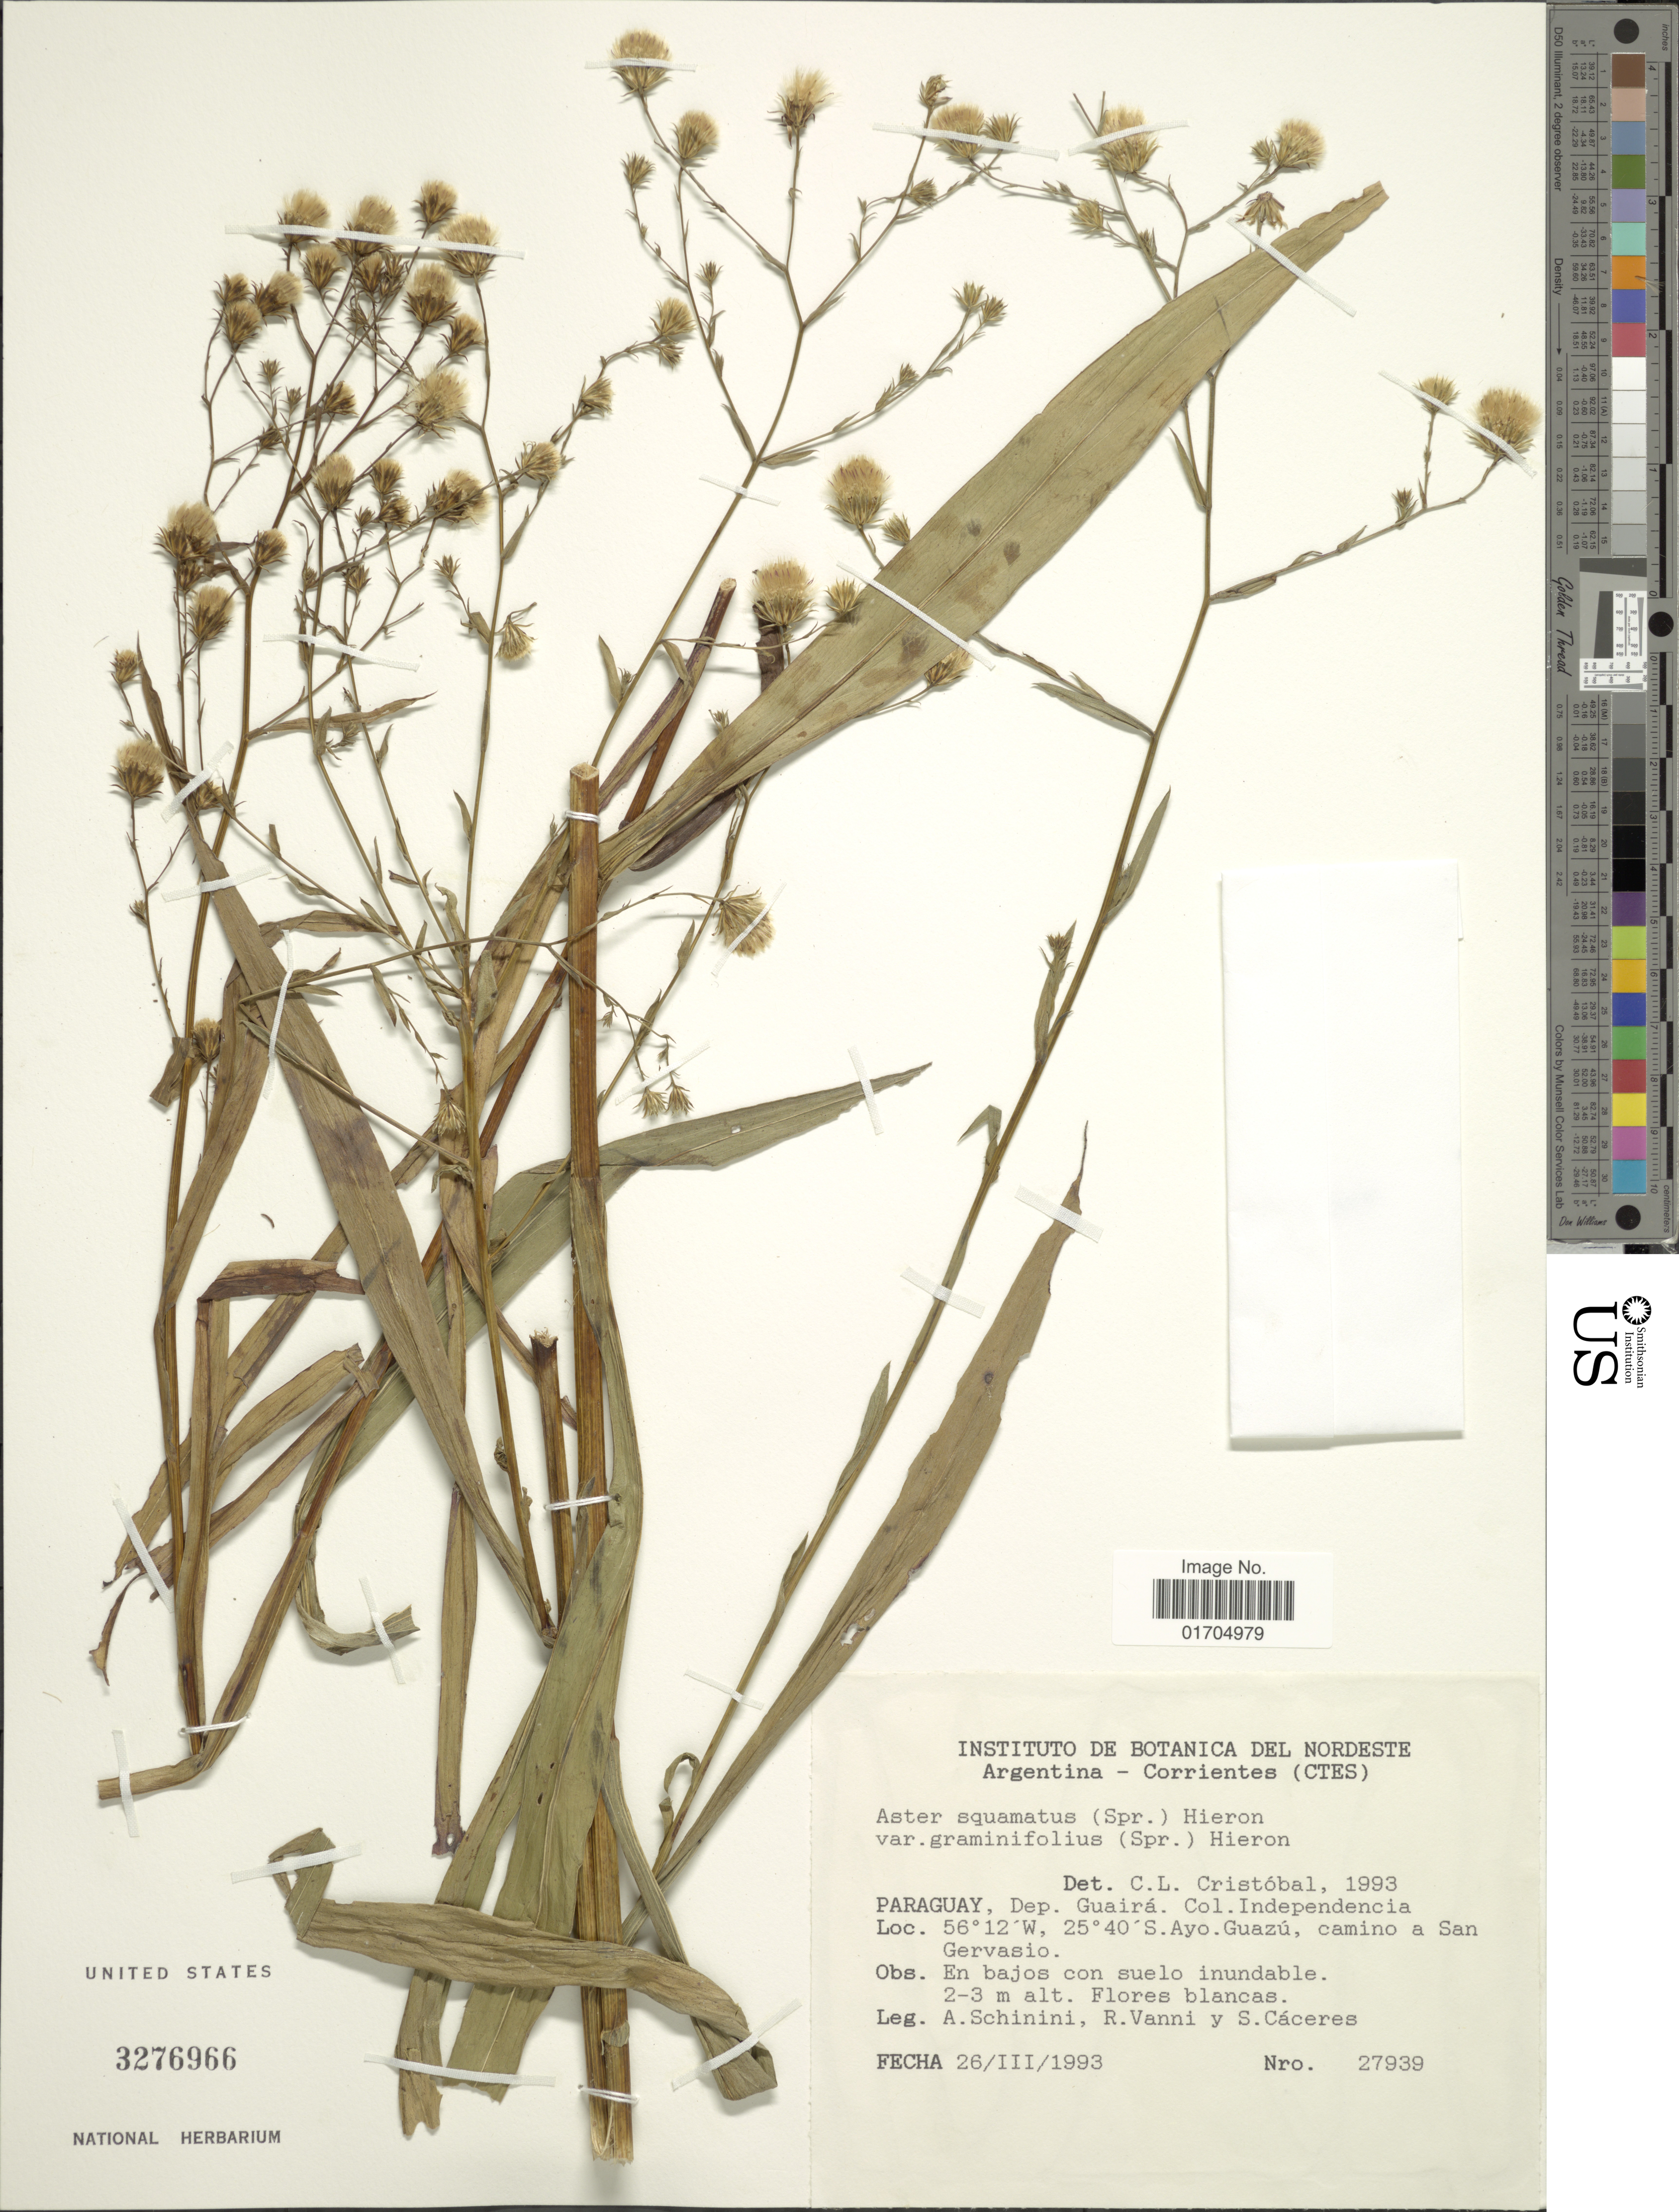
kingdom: Plantae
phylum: Tracheophyta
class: Magnoliopsida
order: Asterales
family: Asteraceae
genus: Symphyotrichum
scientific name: Symphyotrichum squamatum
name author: (Spreng.) G.L. Nesom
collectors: A. Schinini, R. Vanni & S. Cáceres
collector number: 27939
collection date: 1993-03-26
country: Paraguay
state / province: Guaira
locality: Col. Independencia, S. Ayo. Guazú, camino a San Gervasio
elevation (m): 2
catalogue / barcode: US 3276966